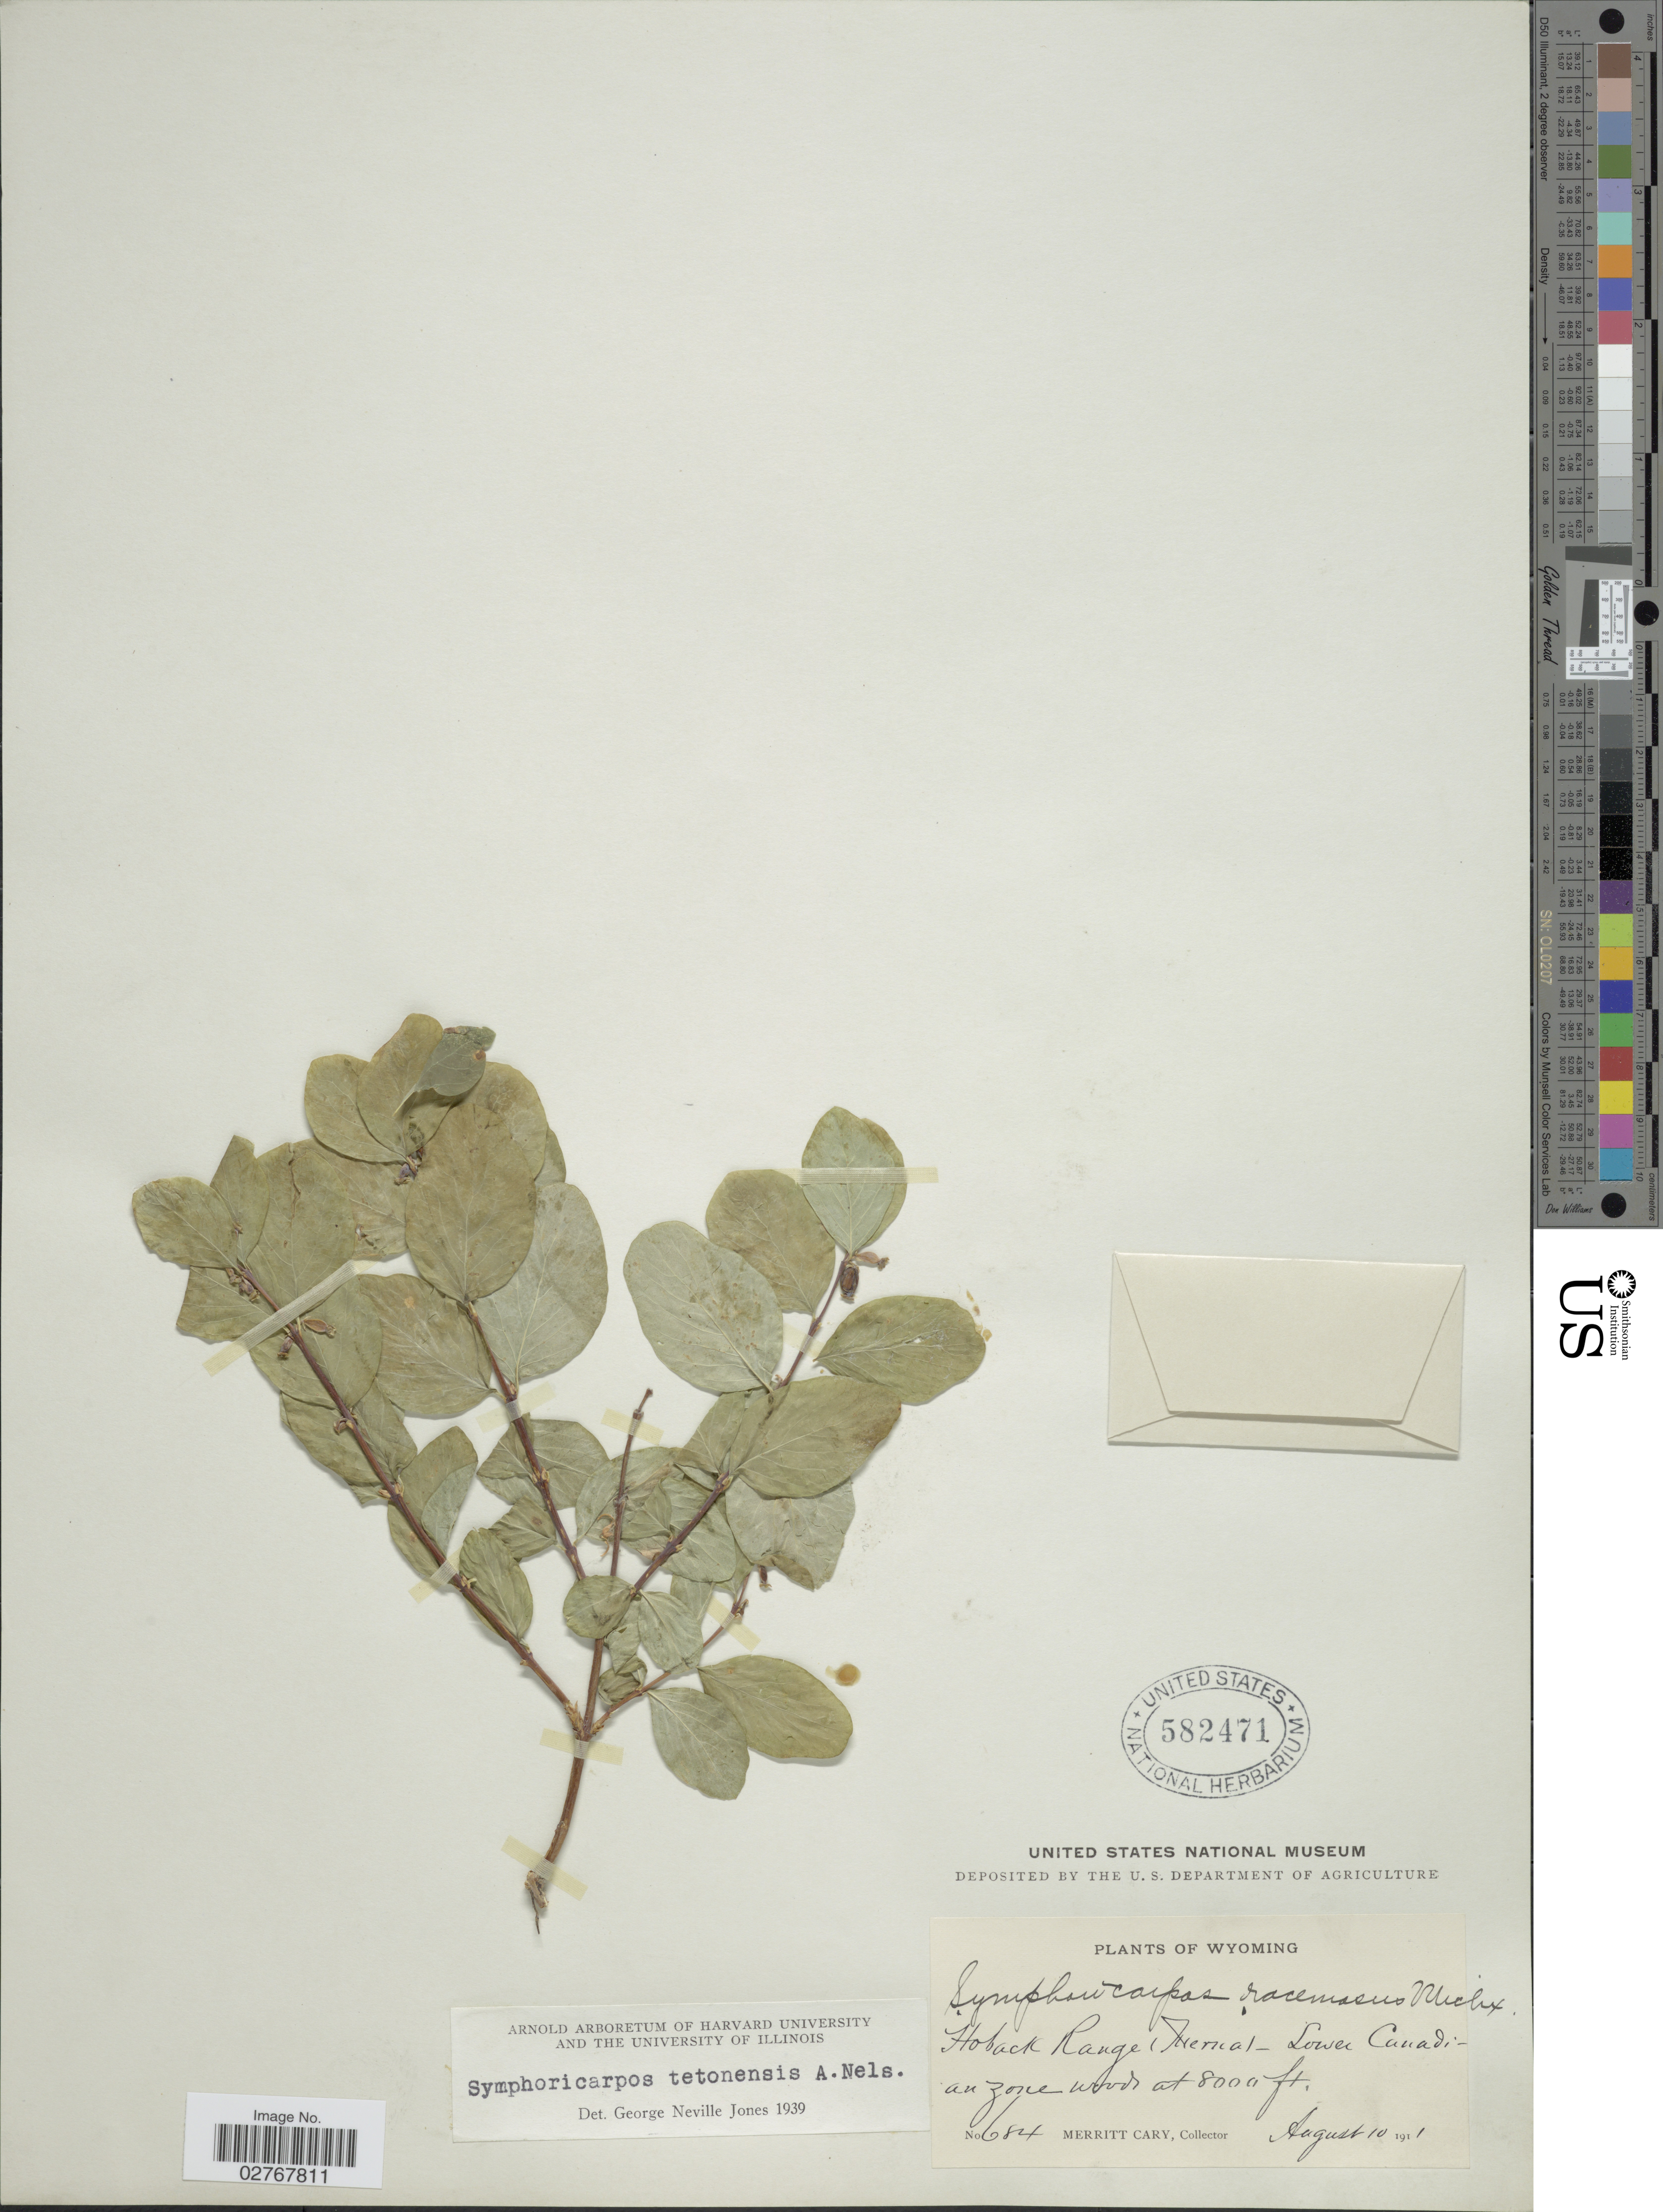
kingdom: Plantae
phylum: Tracheophyta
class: Magnoliopsida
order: Dipsacales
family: Caprifoliaceae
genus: Symphoricarpos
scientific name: Symphoricarpos tetonensis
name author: A. Nelson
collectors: M. Cary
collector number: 684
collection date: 1911-08-10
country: United States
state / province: Wyoming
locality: Hoback Range - Lower Canadian zone woods.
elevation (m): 2438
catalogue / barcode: US 582471